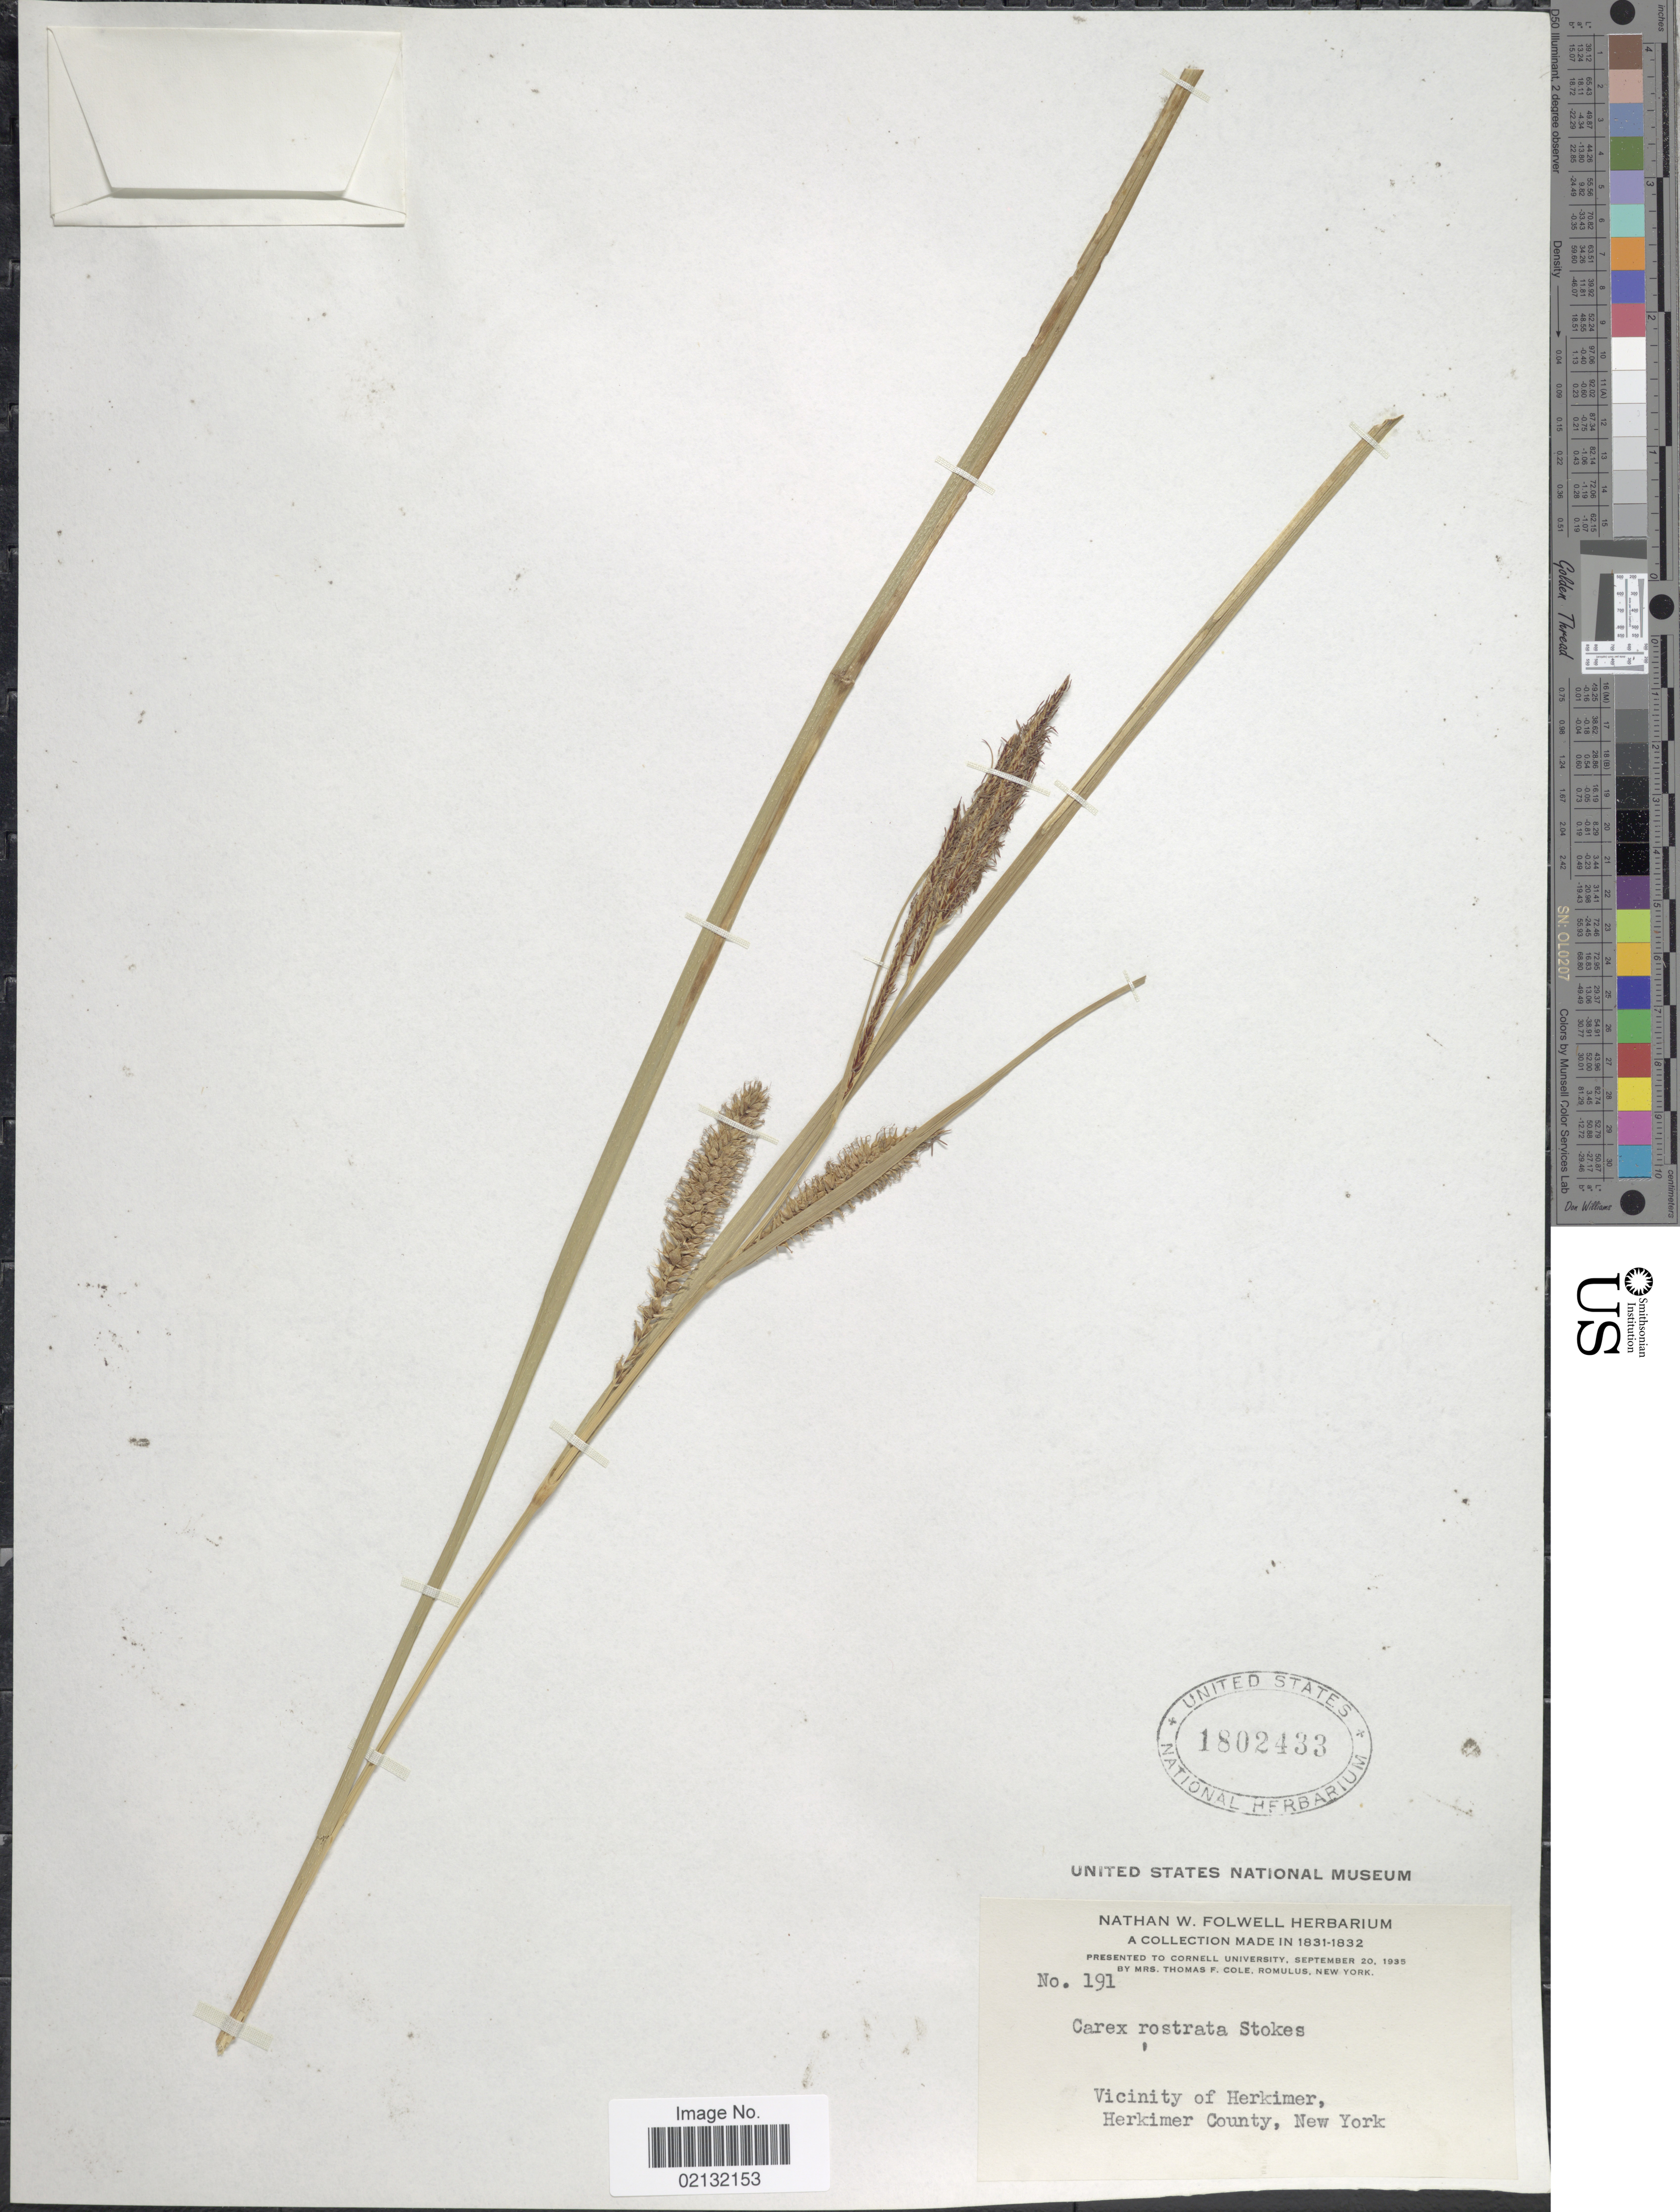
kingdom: Plantae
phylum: Tracheophyta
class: Liliopsida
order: Poales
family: Cyperaceae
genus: Carex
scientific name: Carex rostrata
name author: Stokes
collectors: T. Cole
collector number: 191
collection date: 1935-09-20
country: United States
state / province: New York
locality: Vicinity of Herkimer, Herkimer County, New York.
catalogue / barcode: US 1802433